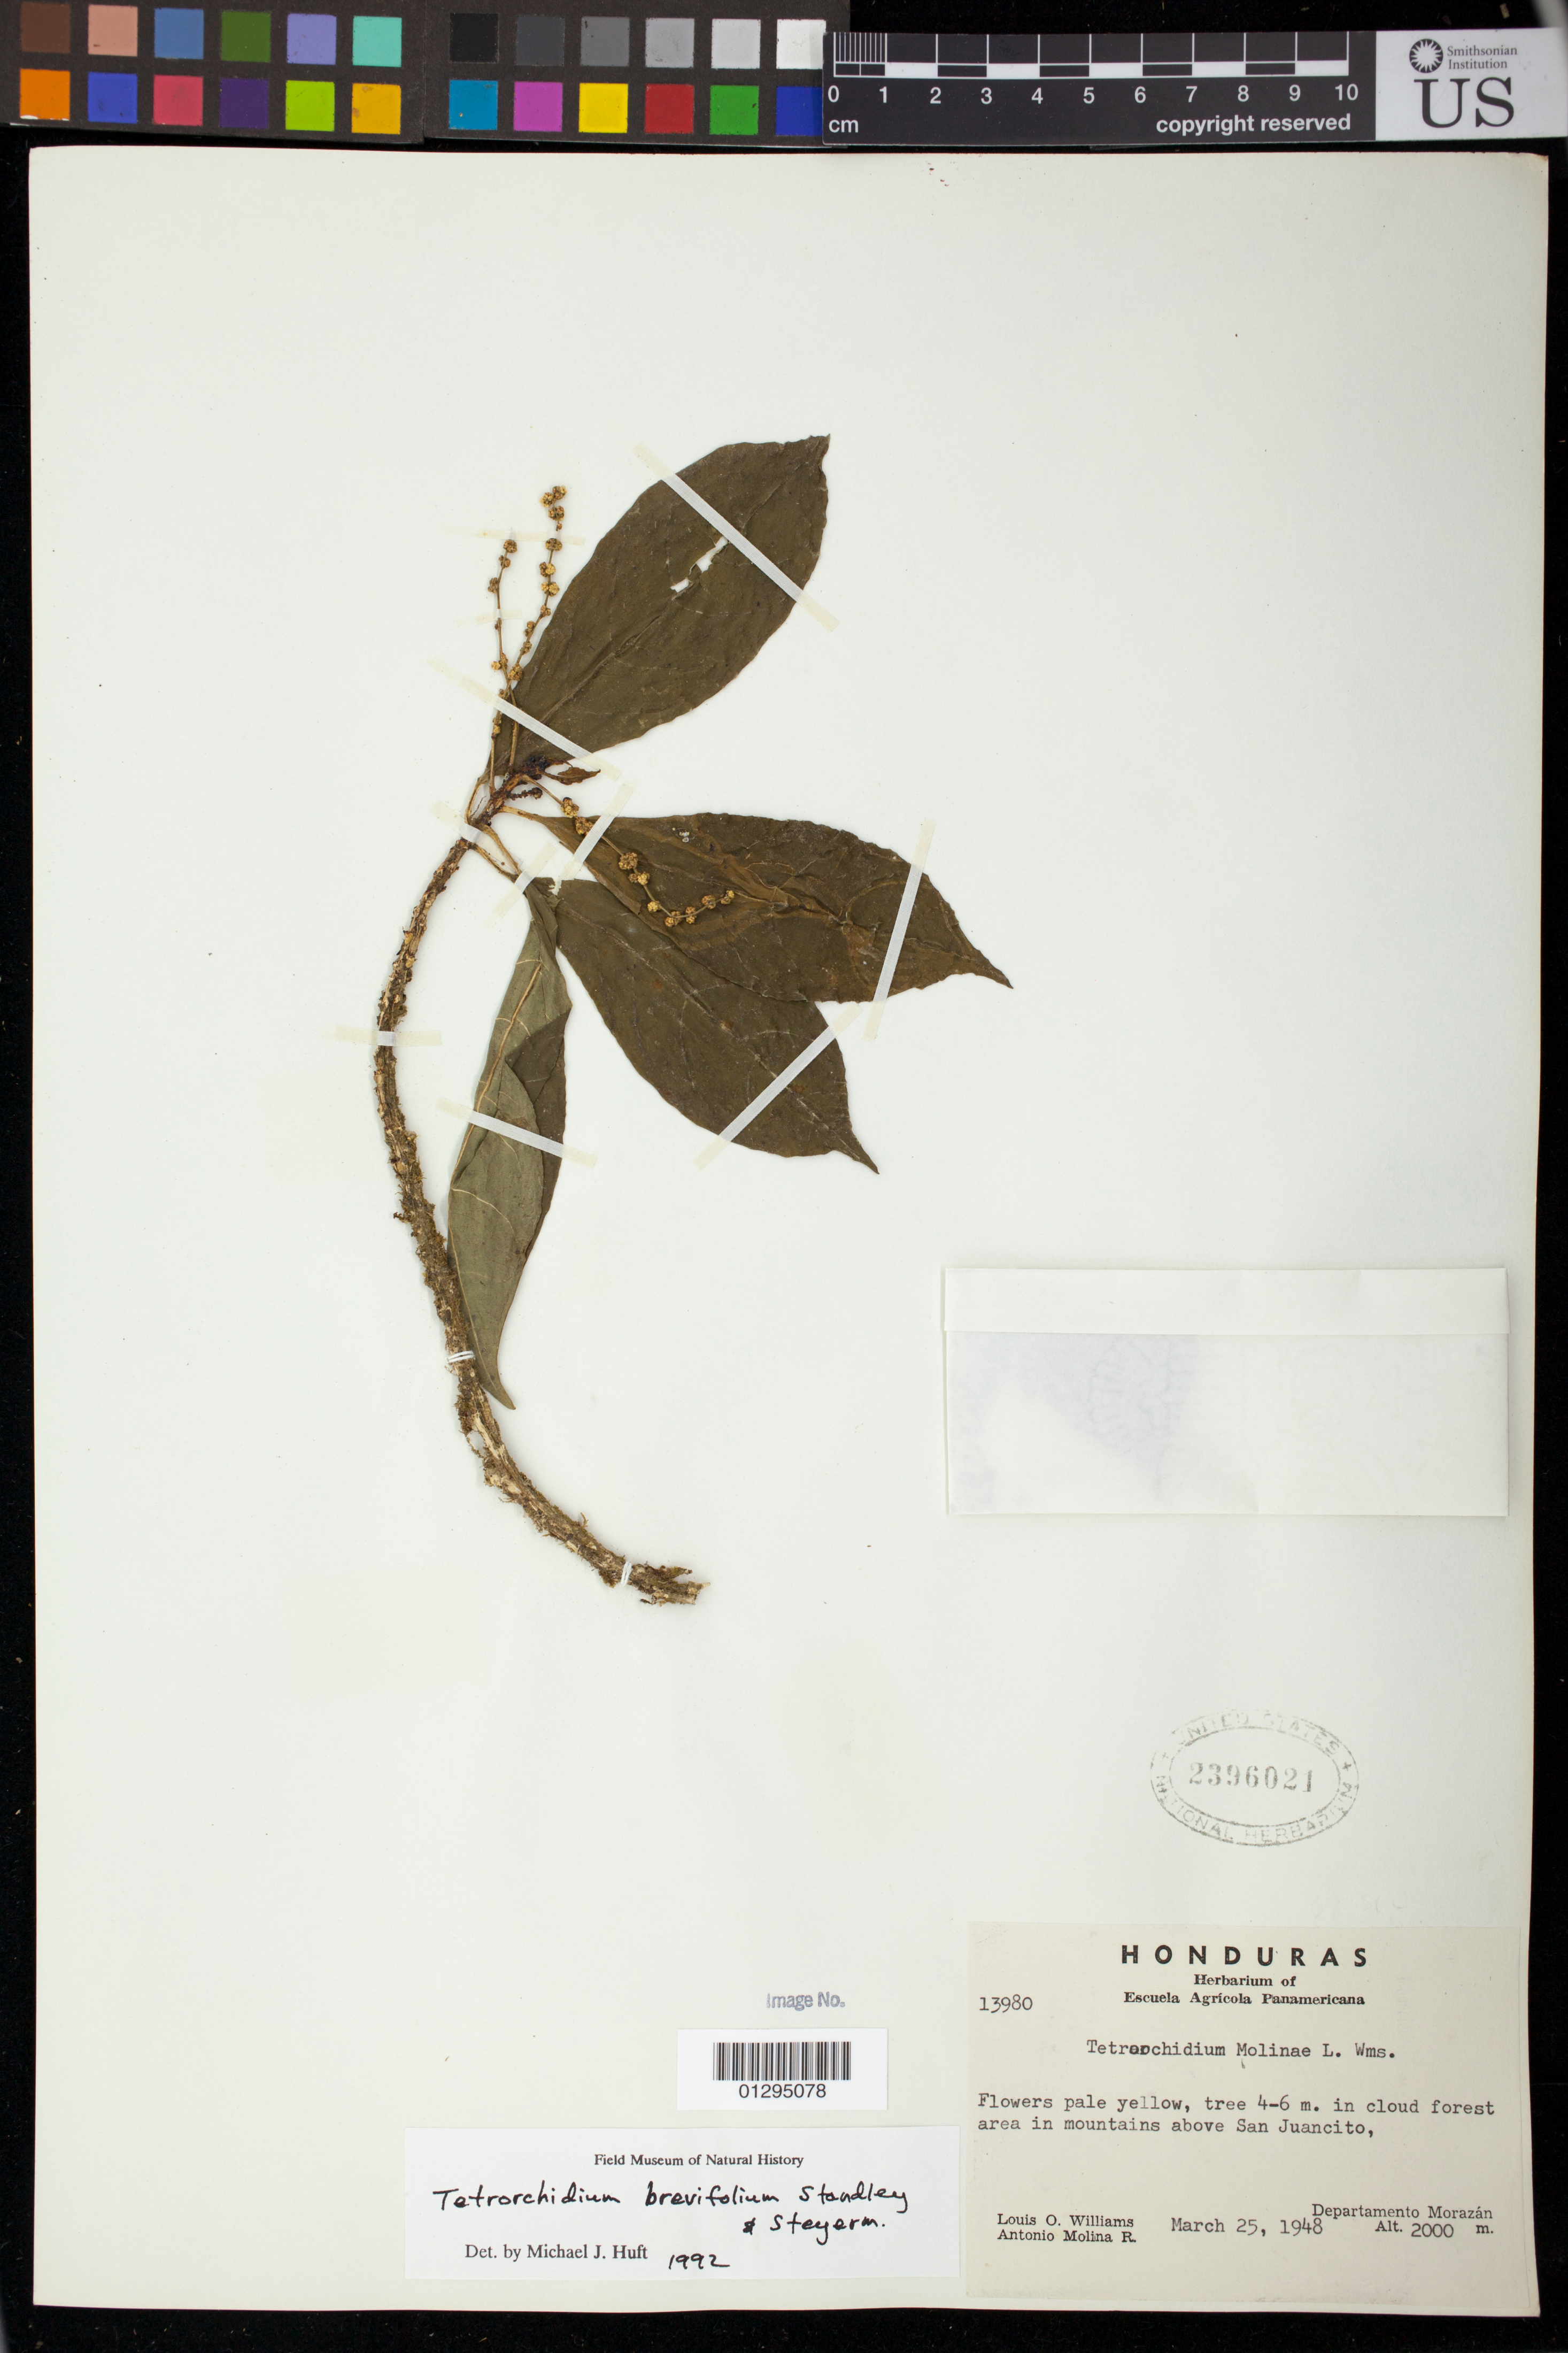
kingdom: Plantae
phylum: Tracheophyta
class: Magnoliopsida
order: Malpighiales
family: Euphorbiaceae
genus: Tetrorchidium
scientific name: Tetrorchidium brevifolium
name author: Standl. & Steyerm.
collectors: L. O. Williams & A. Molina R.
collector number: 13980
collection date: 1948-03-25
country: Honduras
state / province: Fco. Morazán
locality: Cloud forest area in mountains above San Juancito.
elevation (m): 2000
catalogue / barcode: US 2396021